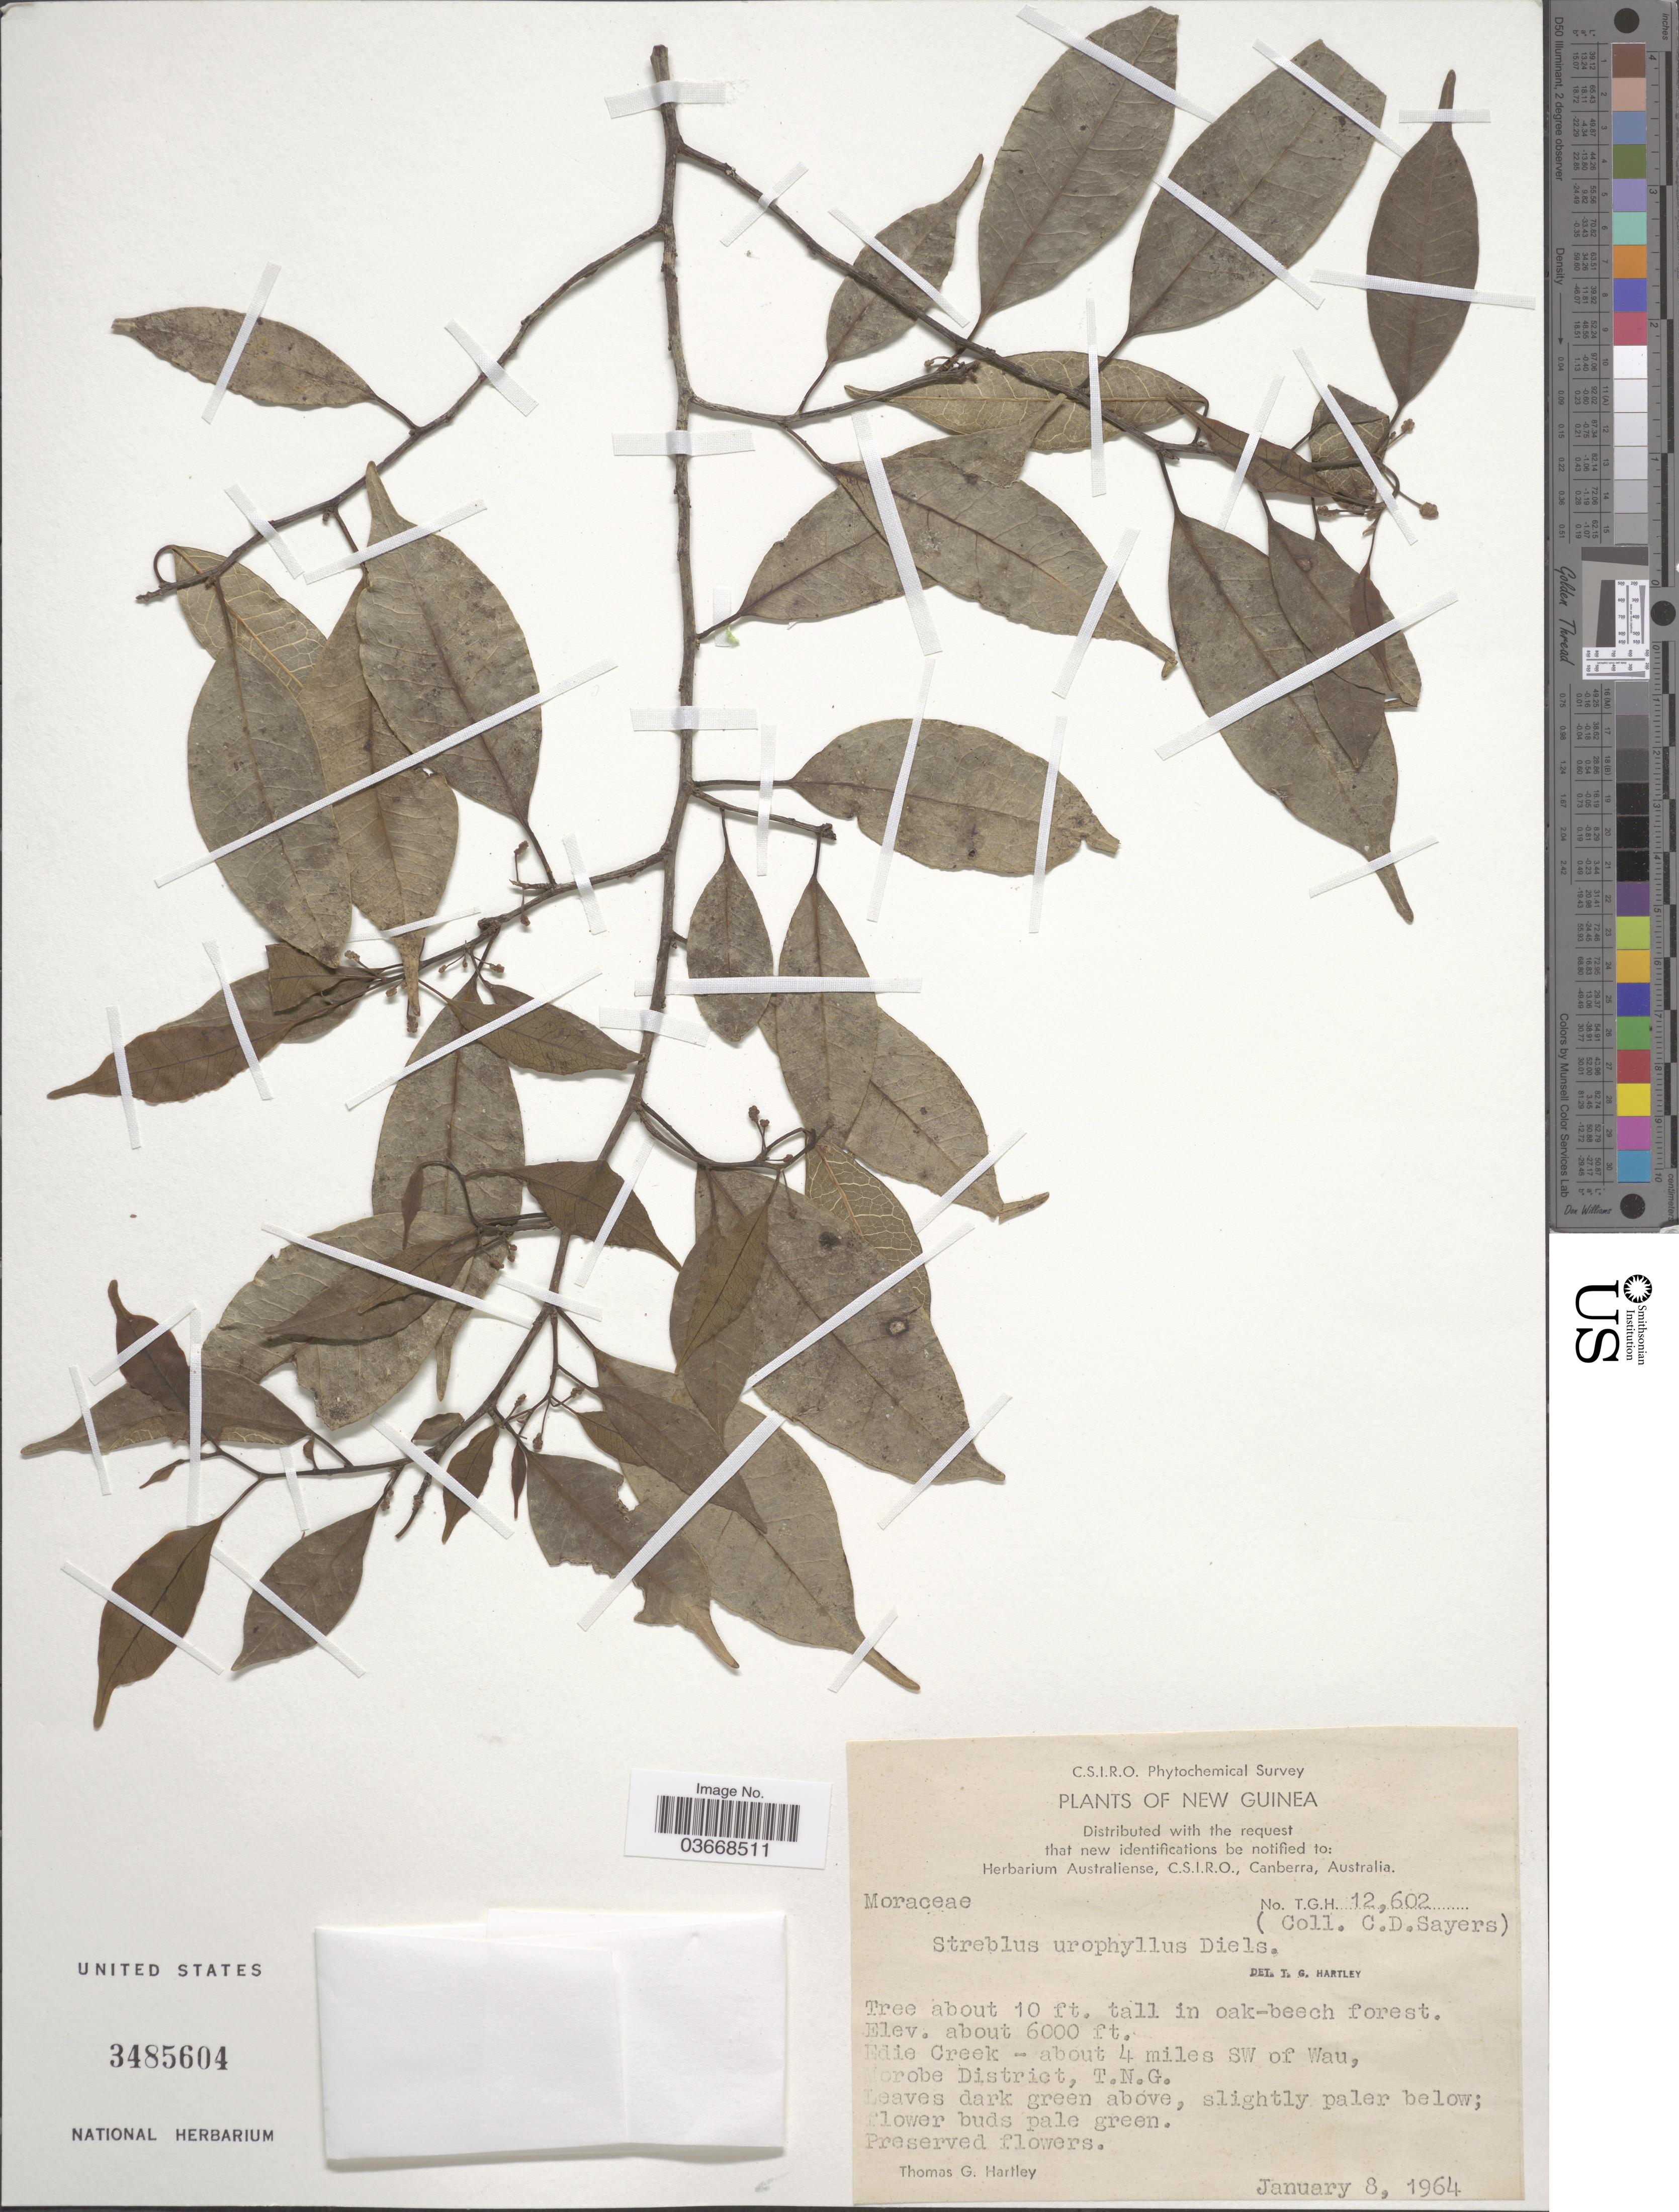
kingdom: Plantae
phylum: Tracheophyta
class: Magnoliopsida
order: Rosales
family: Moraceae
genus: Paratrophis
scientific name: Paratrophis glabra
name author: (Merr.) Steenis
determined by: Wagner, W. L., (BOT), Smithsonian Institution - National Museum of Natural History (UNITED STATES)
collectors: C. Sayers & T. G. Hartley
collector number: TGH12602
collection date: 1964-01-08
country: Papua New Guinea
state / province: Morobe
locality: New Guinea. Edie Creek - about 4 miles SW of Wau, Morobe District, T.N.G.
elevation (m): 1829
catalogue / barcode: US 3485604